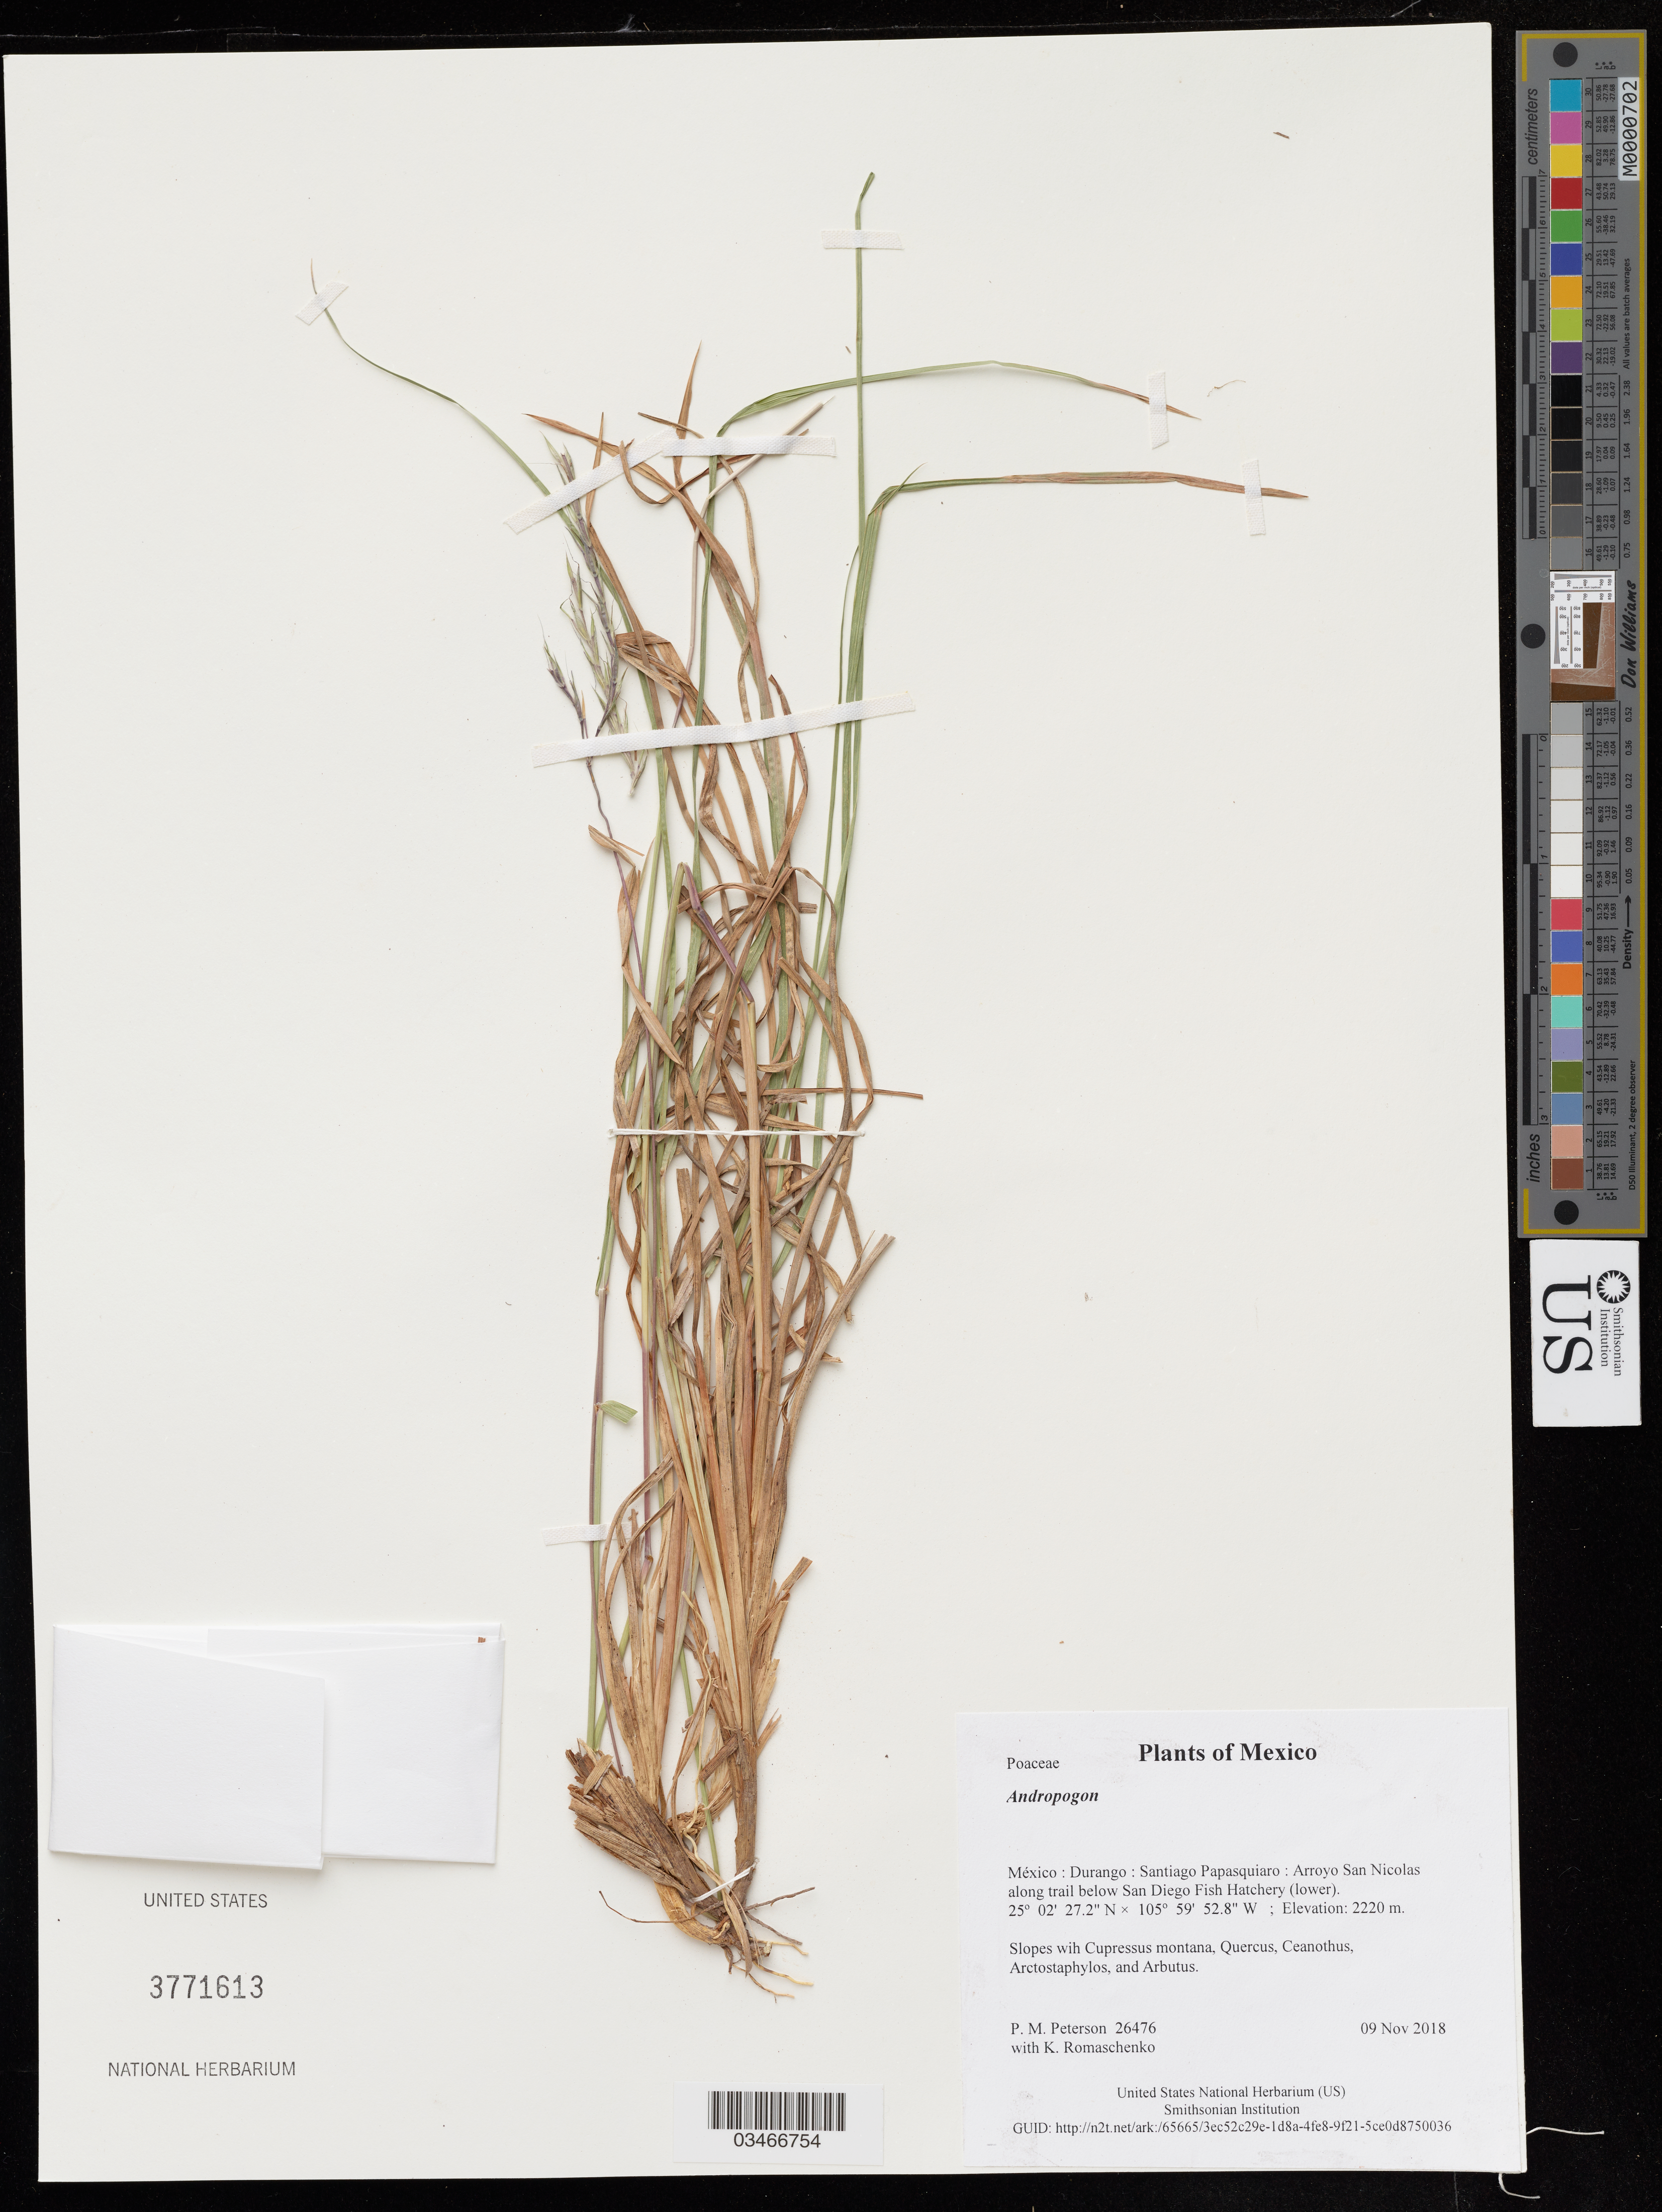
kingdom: Plantae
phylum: Tracheophyta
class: Liliopsida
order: Poales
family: Poaceae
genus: Andropogon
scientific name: Andropogon sp.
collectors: P. M. Peterson & K. Romaschenko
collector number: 26476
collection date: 2018-11-09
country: México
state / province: Durango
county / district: Santiago Papasquiaro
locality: Arroyo San Nicolas along trail below San Diego Fish Hatchery (lower)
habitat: Slopes wih Cupressus montana, Quercus, Ceanothus, Arctostaphylos, and Arbutus.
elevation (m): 2220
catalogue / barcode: US 3771613